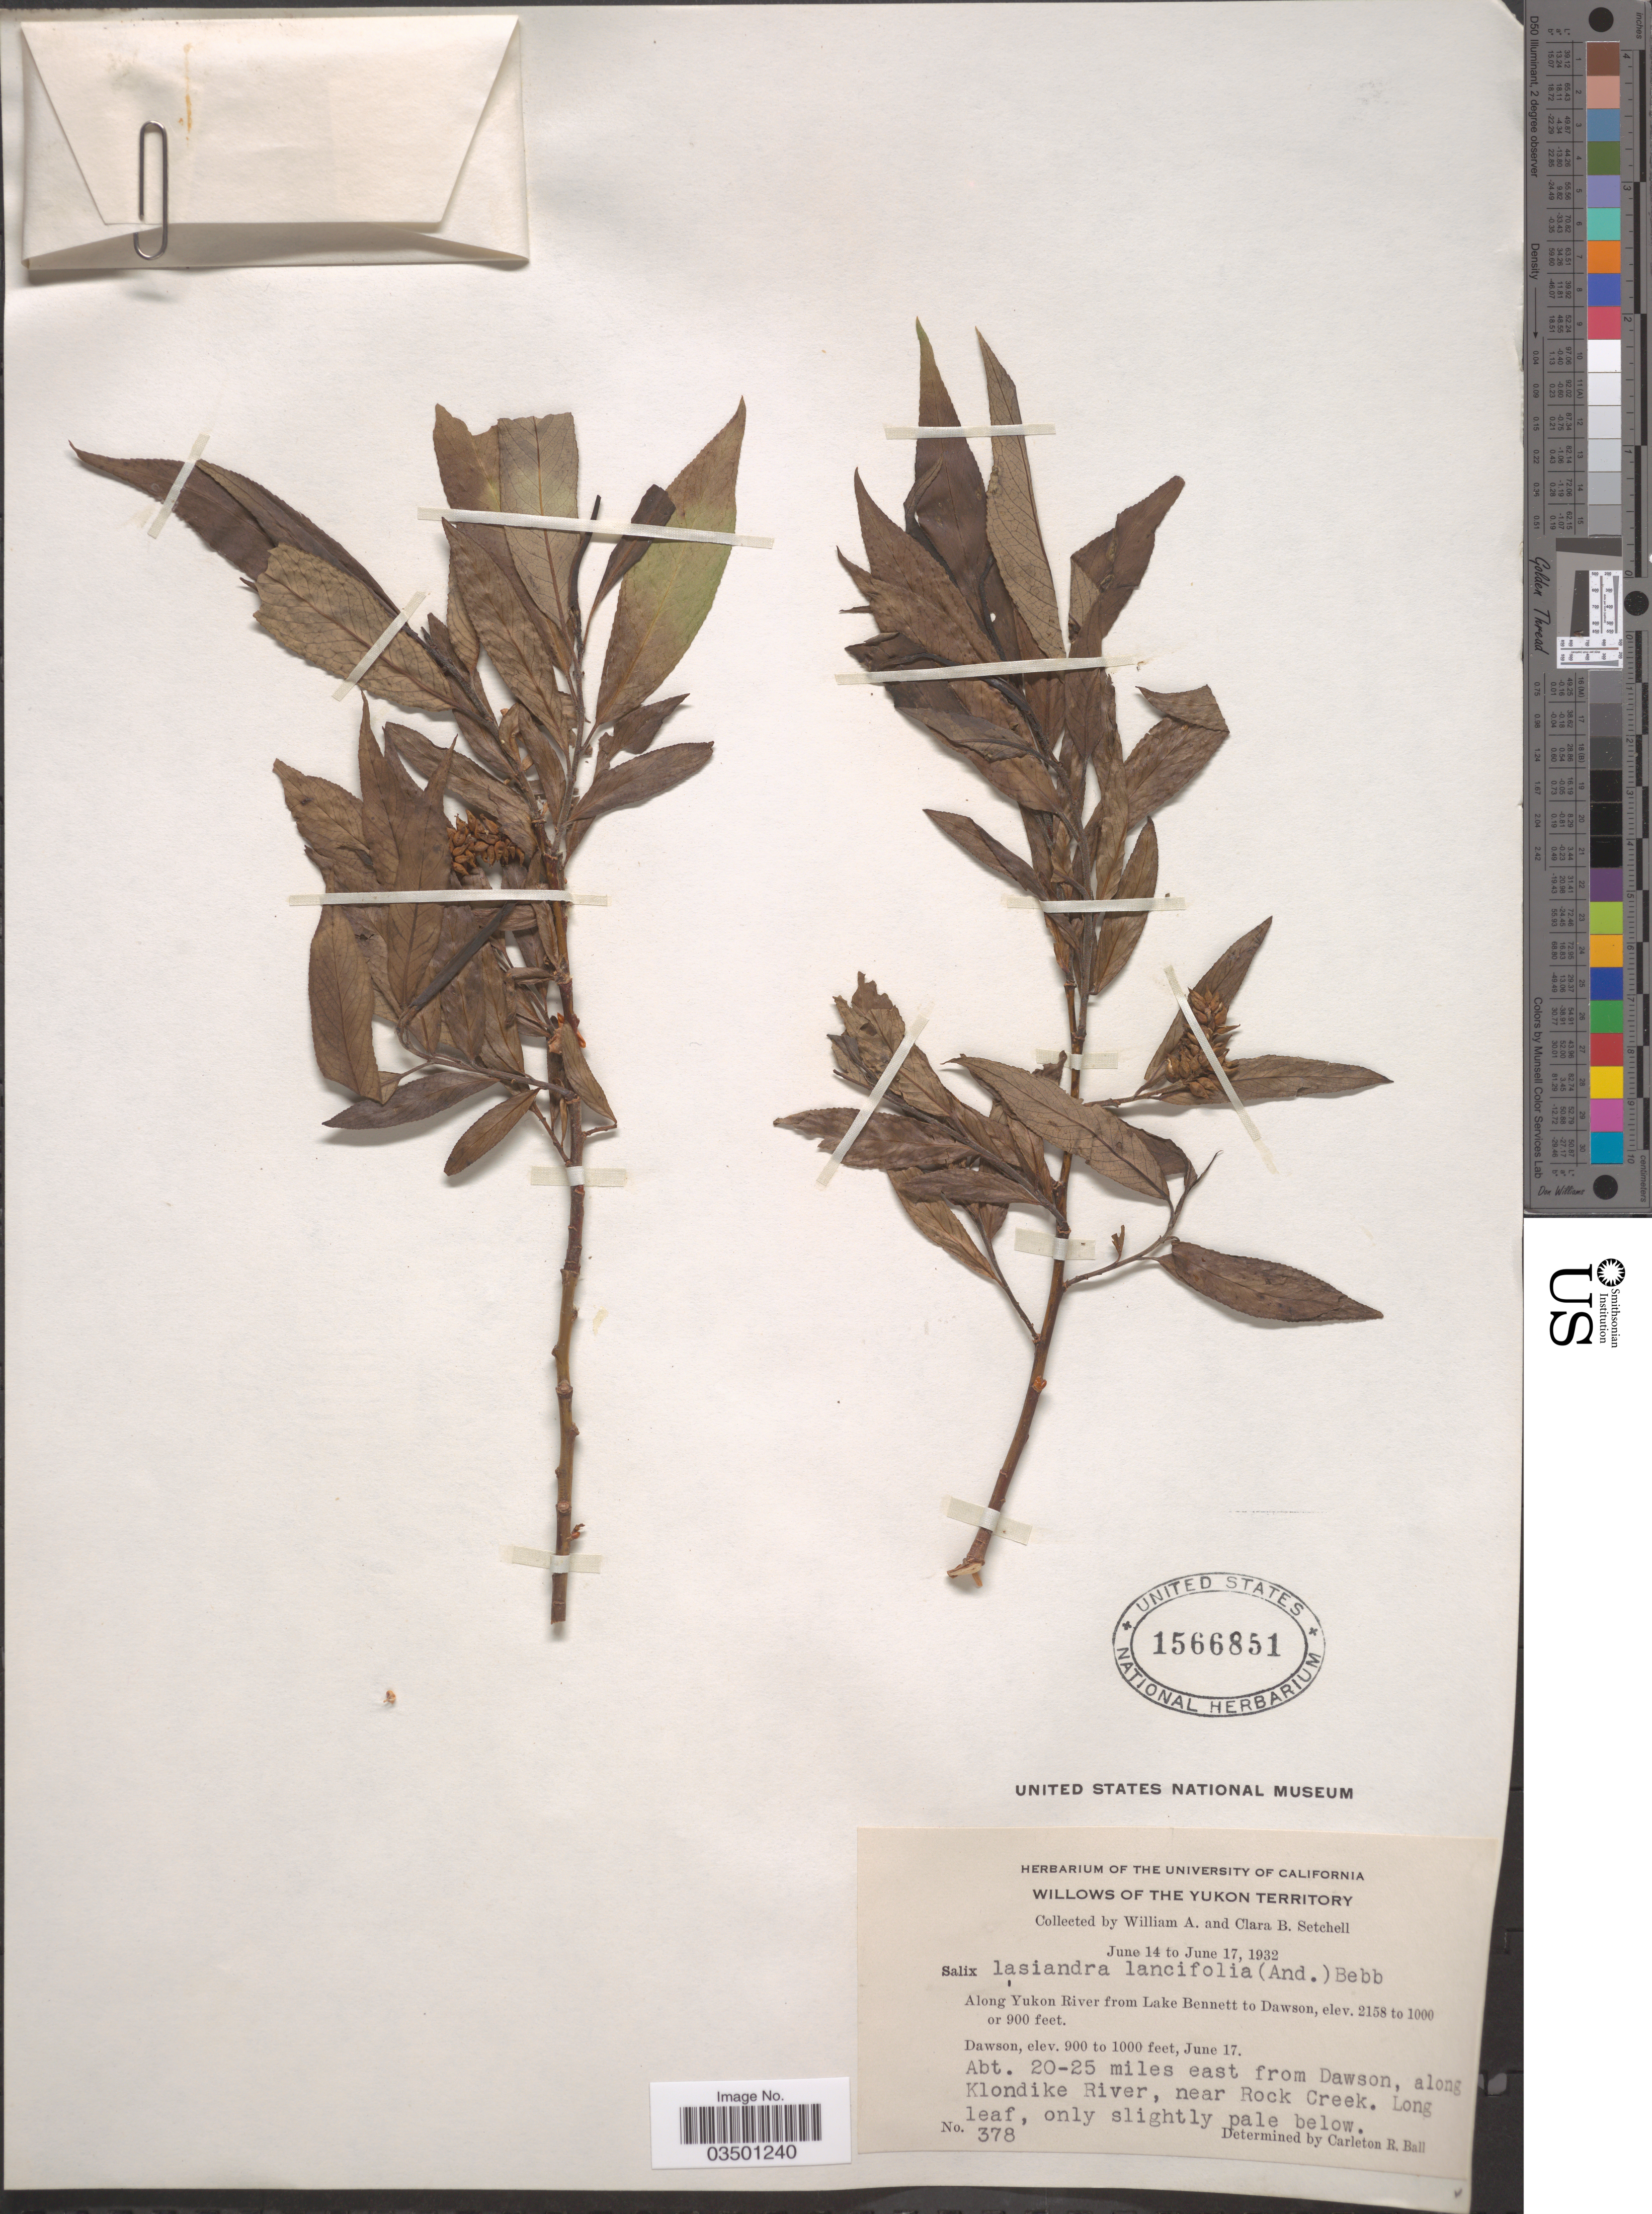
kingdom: Plantae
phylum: Tracheophyta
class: Magnoliopsida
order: Malpighiales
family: Salicaceae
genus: Salix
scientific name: Salix lasiandra var. lancifolia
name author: Bebb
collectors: W. Setchell & C. B. Setchell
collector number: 378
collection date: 1932-06-17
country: Canada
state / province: Yukon Territory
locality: Along Yukon River from Lake Bennett to Dawson. Dawson.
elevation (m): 274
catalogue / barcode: US 1566851